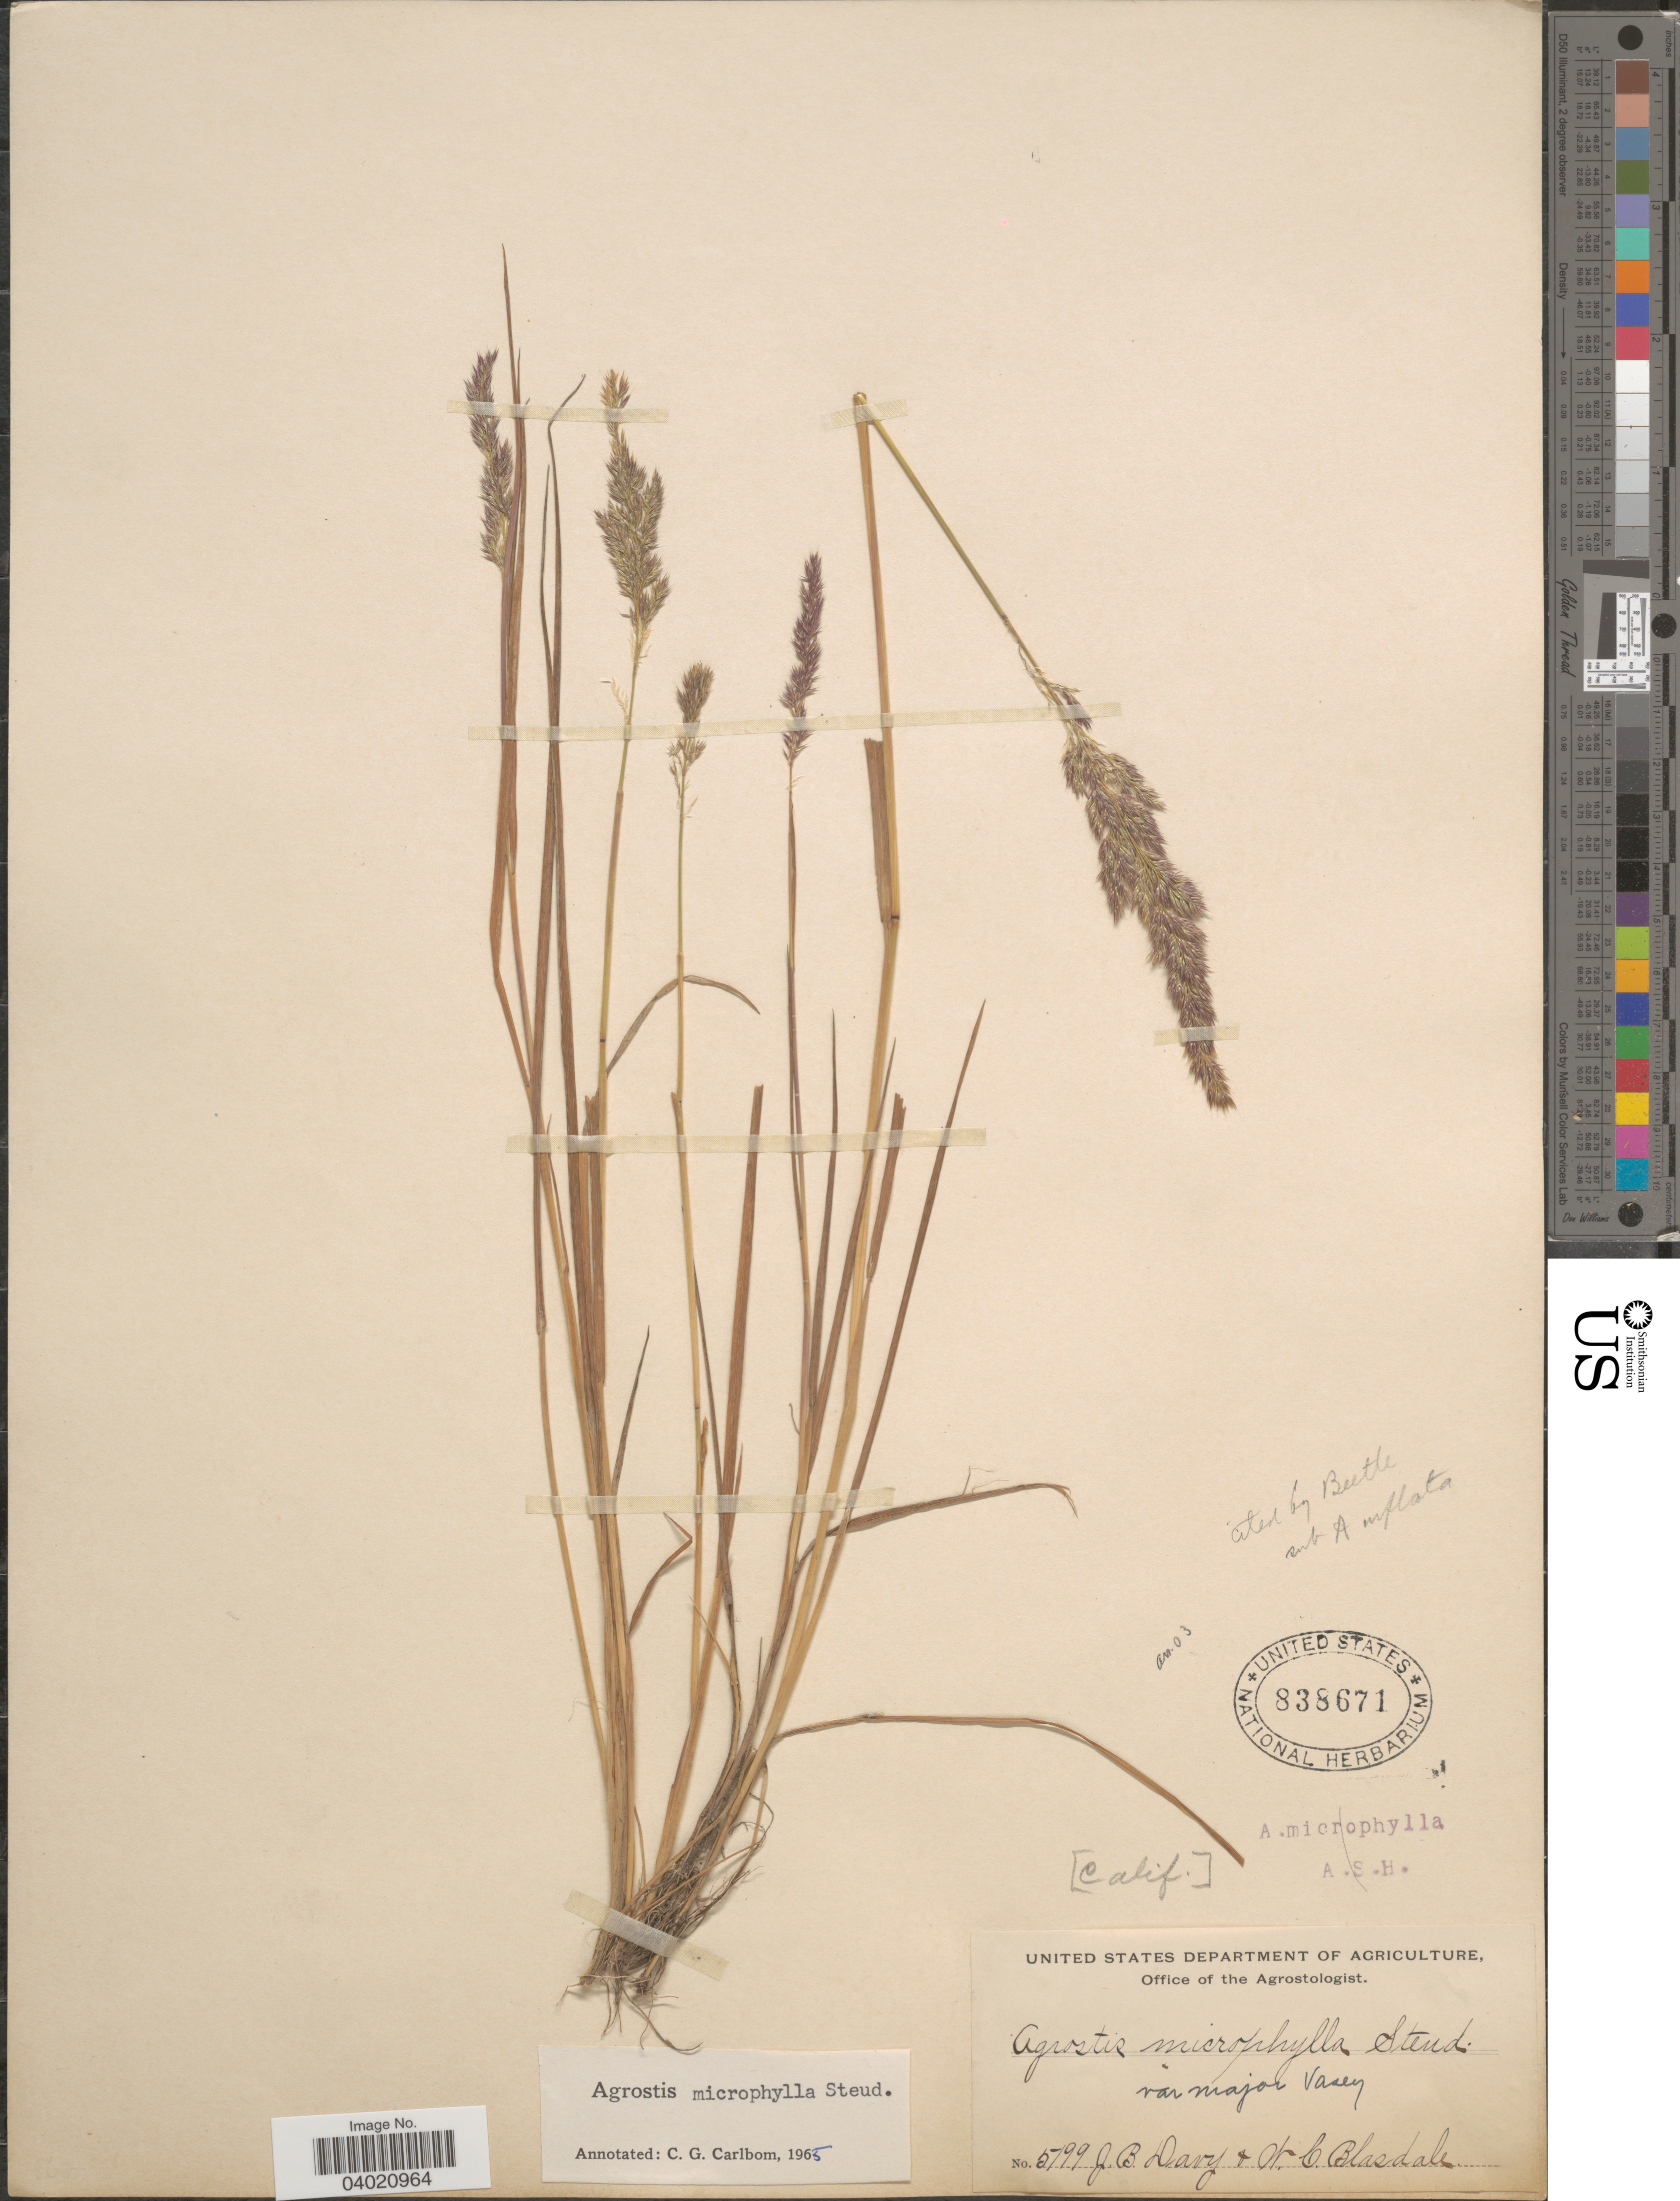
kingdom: Plantae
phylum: Tracheophyta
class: Liliopsida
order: Poales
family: Poaceae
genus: Agrostis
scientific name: Agrostis microphylla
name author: Steud.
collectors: J. Burtt Davy & W. Blasdale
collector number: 5199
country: United States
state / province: California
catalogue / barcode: US 838671